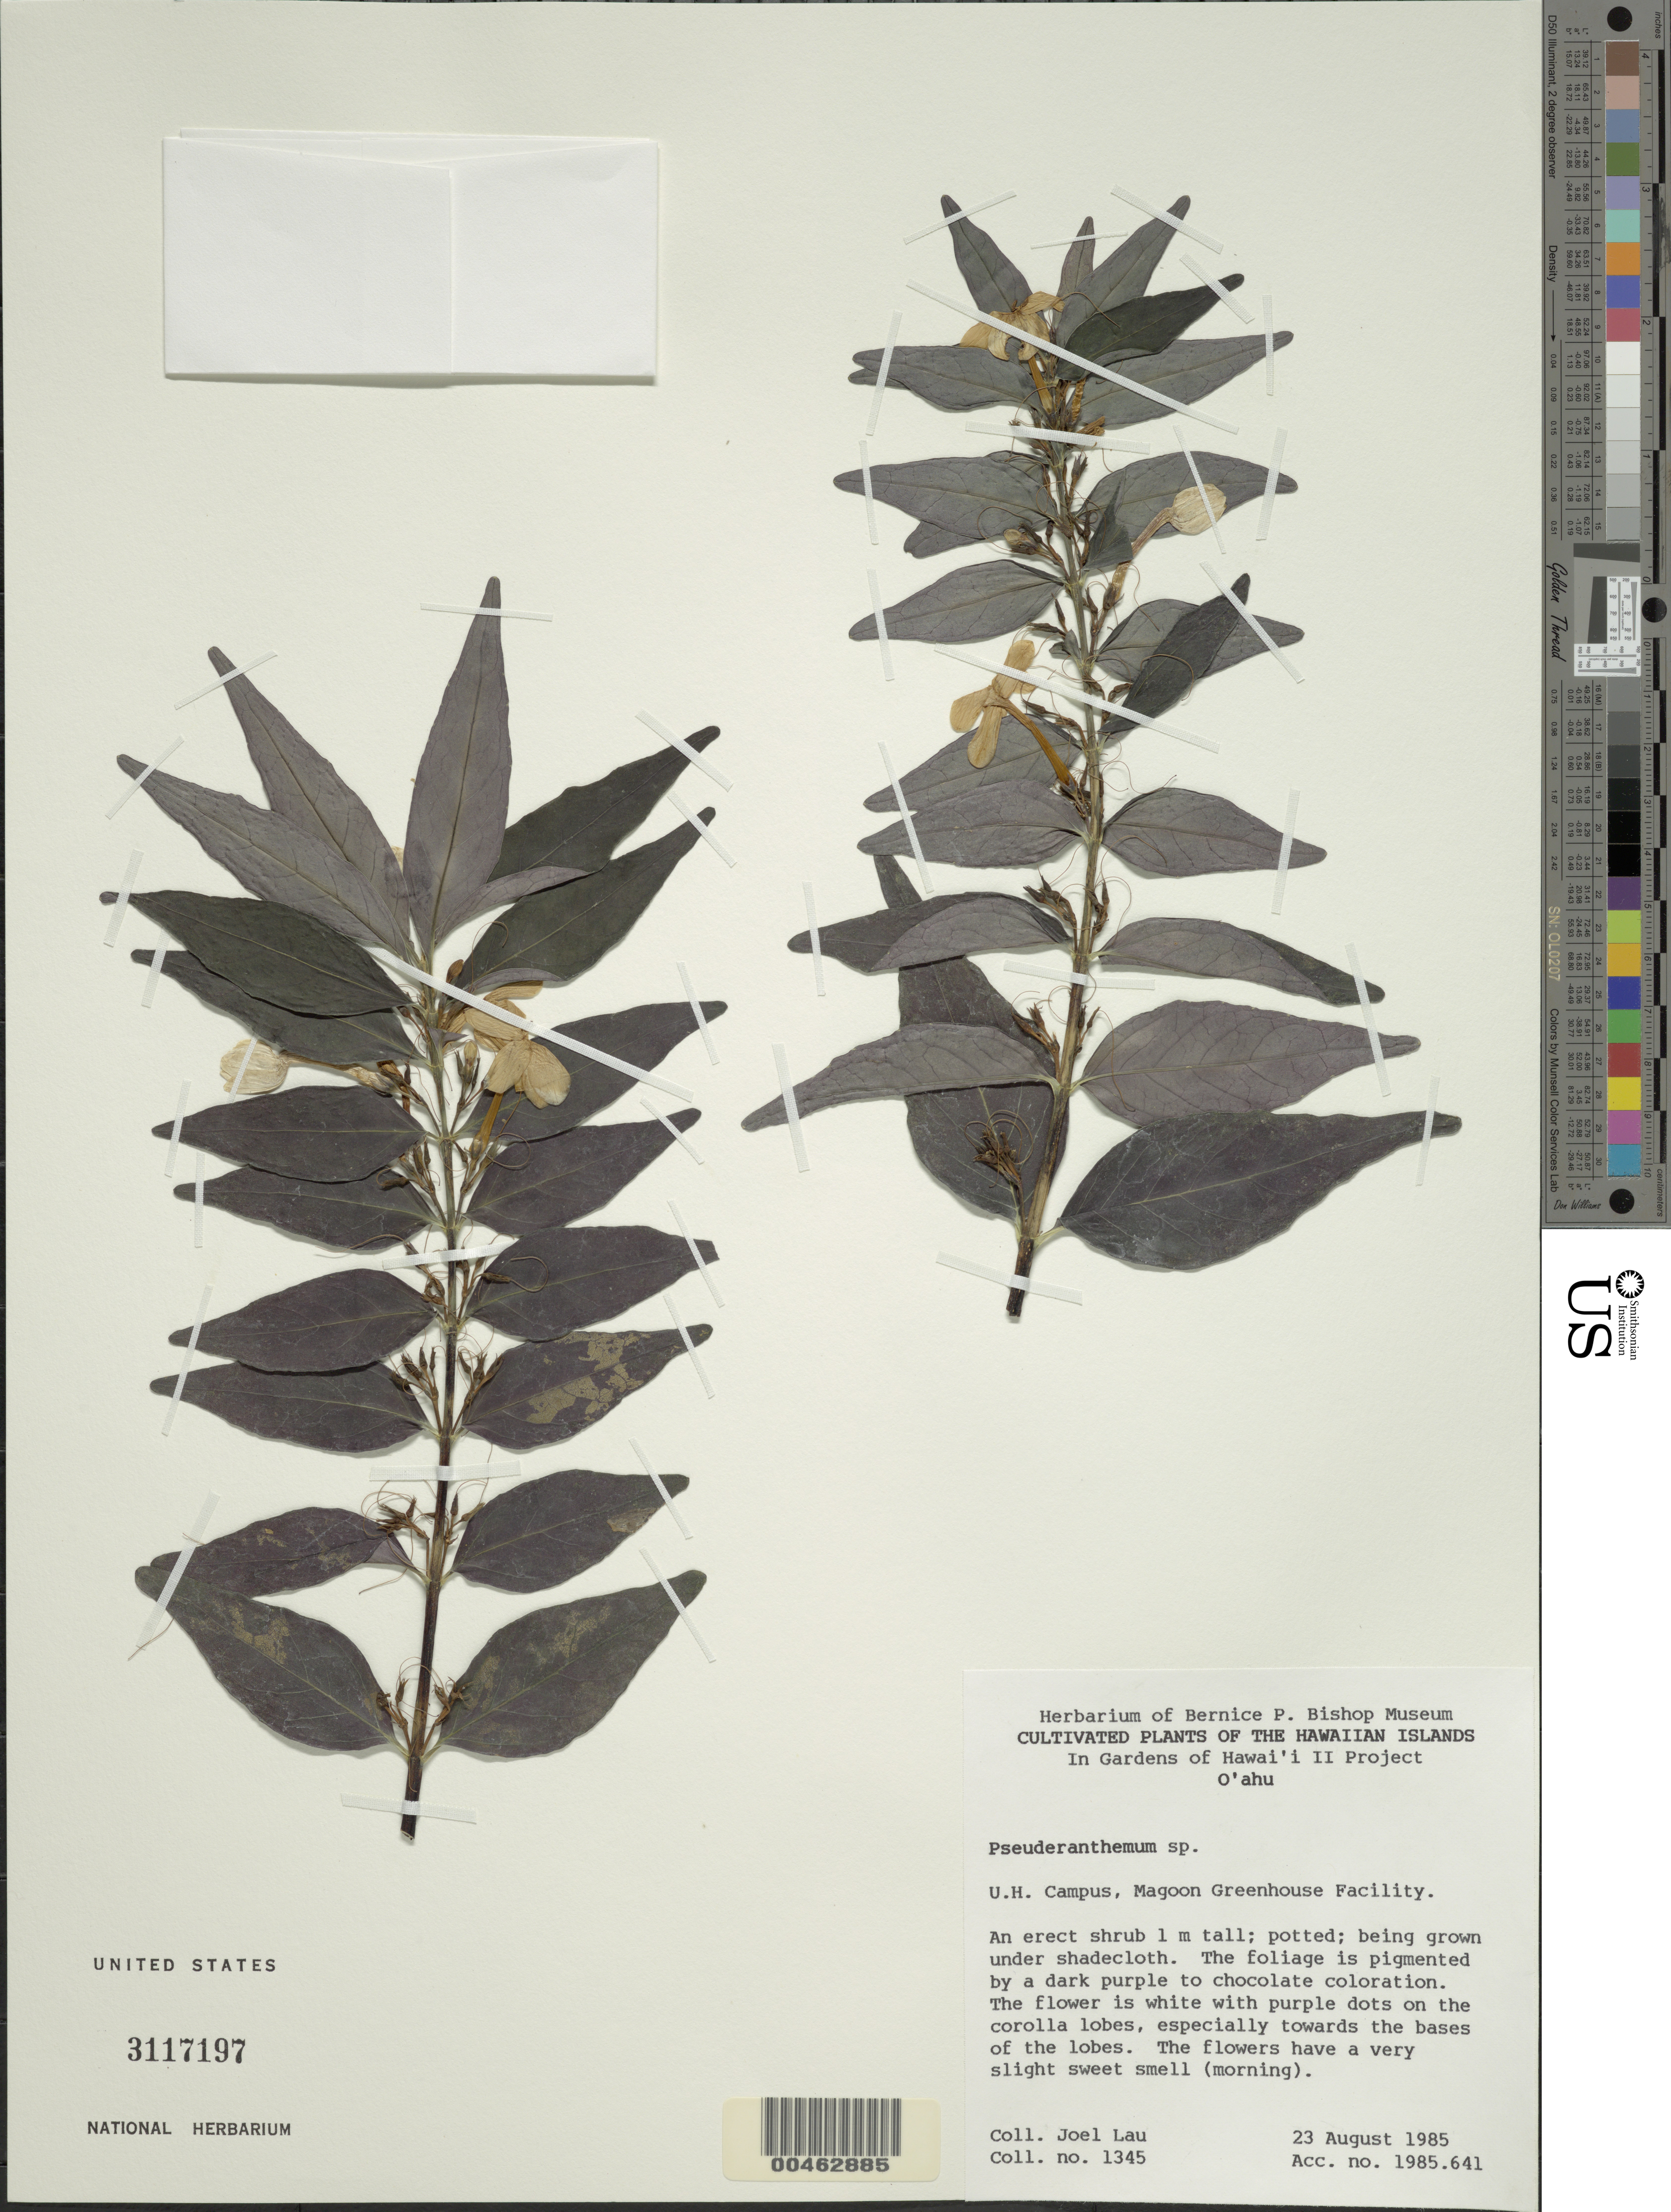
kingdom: Plantae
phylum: Tracheophyta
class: Magnoliopsida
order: Lamiales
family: Acanthaceae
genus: Pseuderanthemum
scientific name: Pseuderanthemum sp.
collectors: J. Lau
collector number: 1345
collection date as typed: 23 Aug 1985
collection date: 1985-08-23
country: United States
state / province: Hawaii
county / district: Honolulu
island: Oahu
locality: U.H. Campus, Magoon Greenhouse Facility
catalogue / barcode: US 3117197